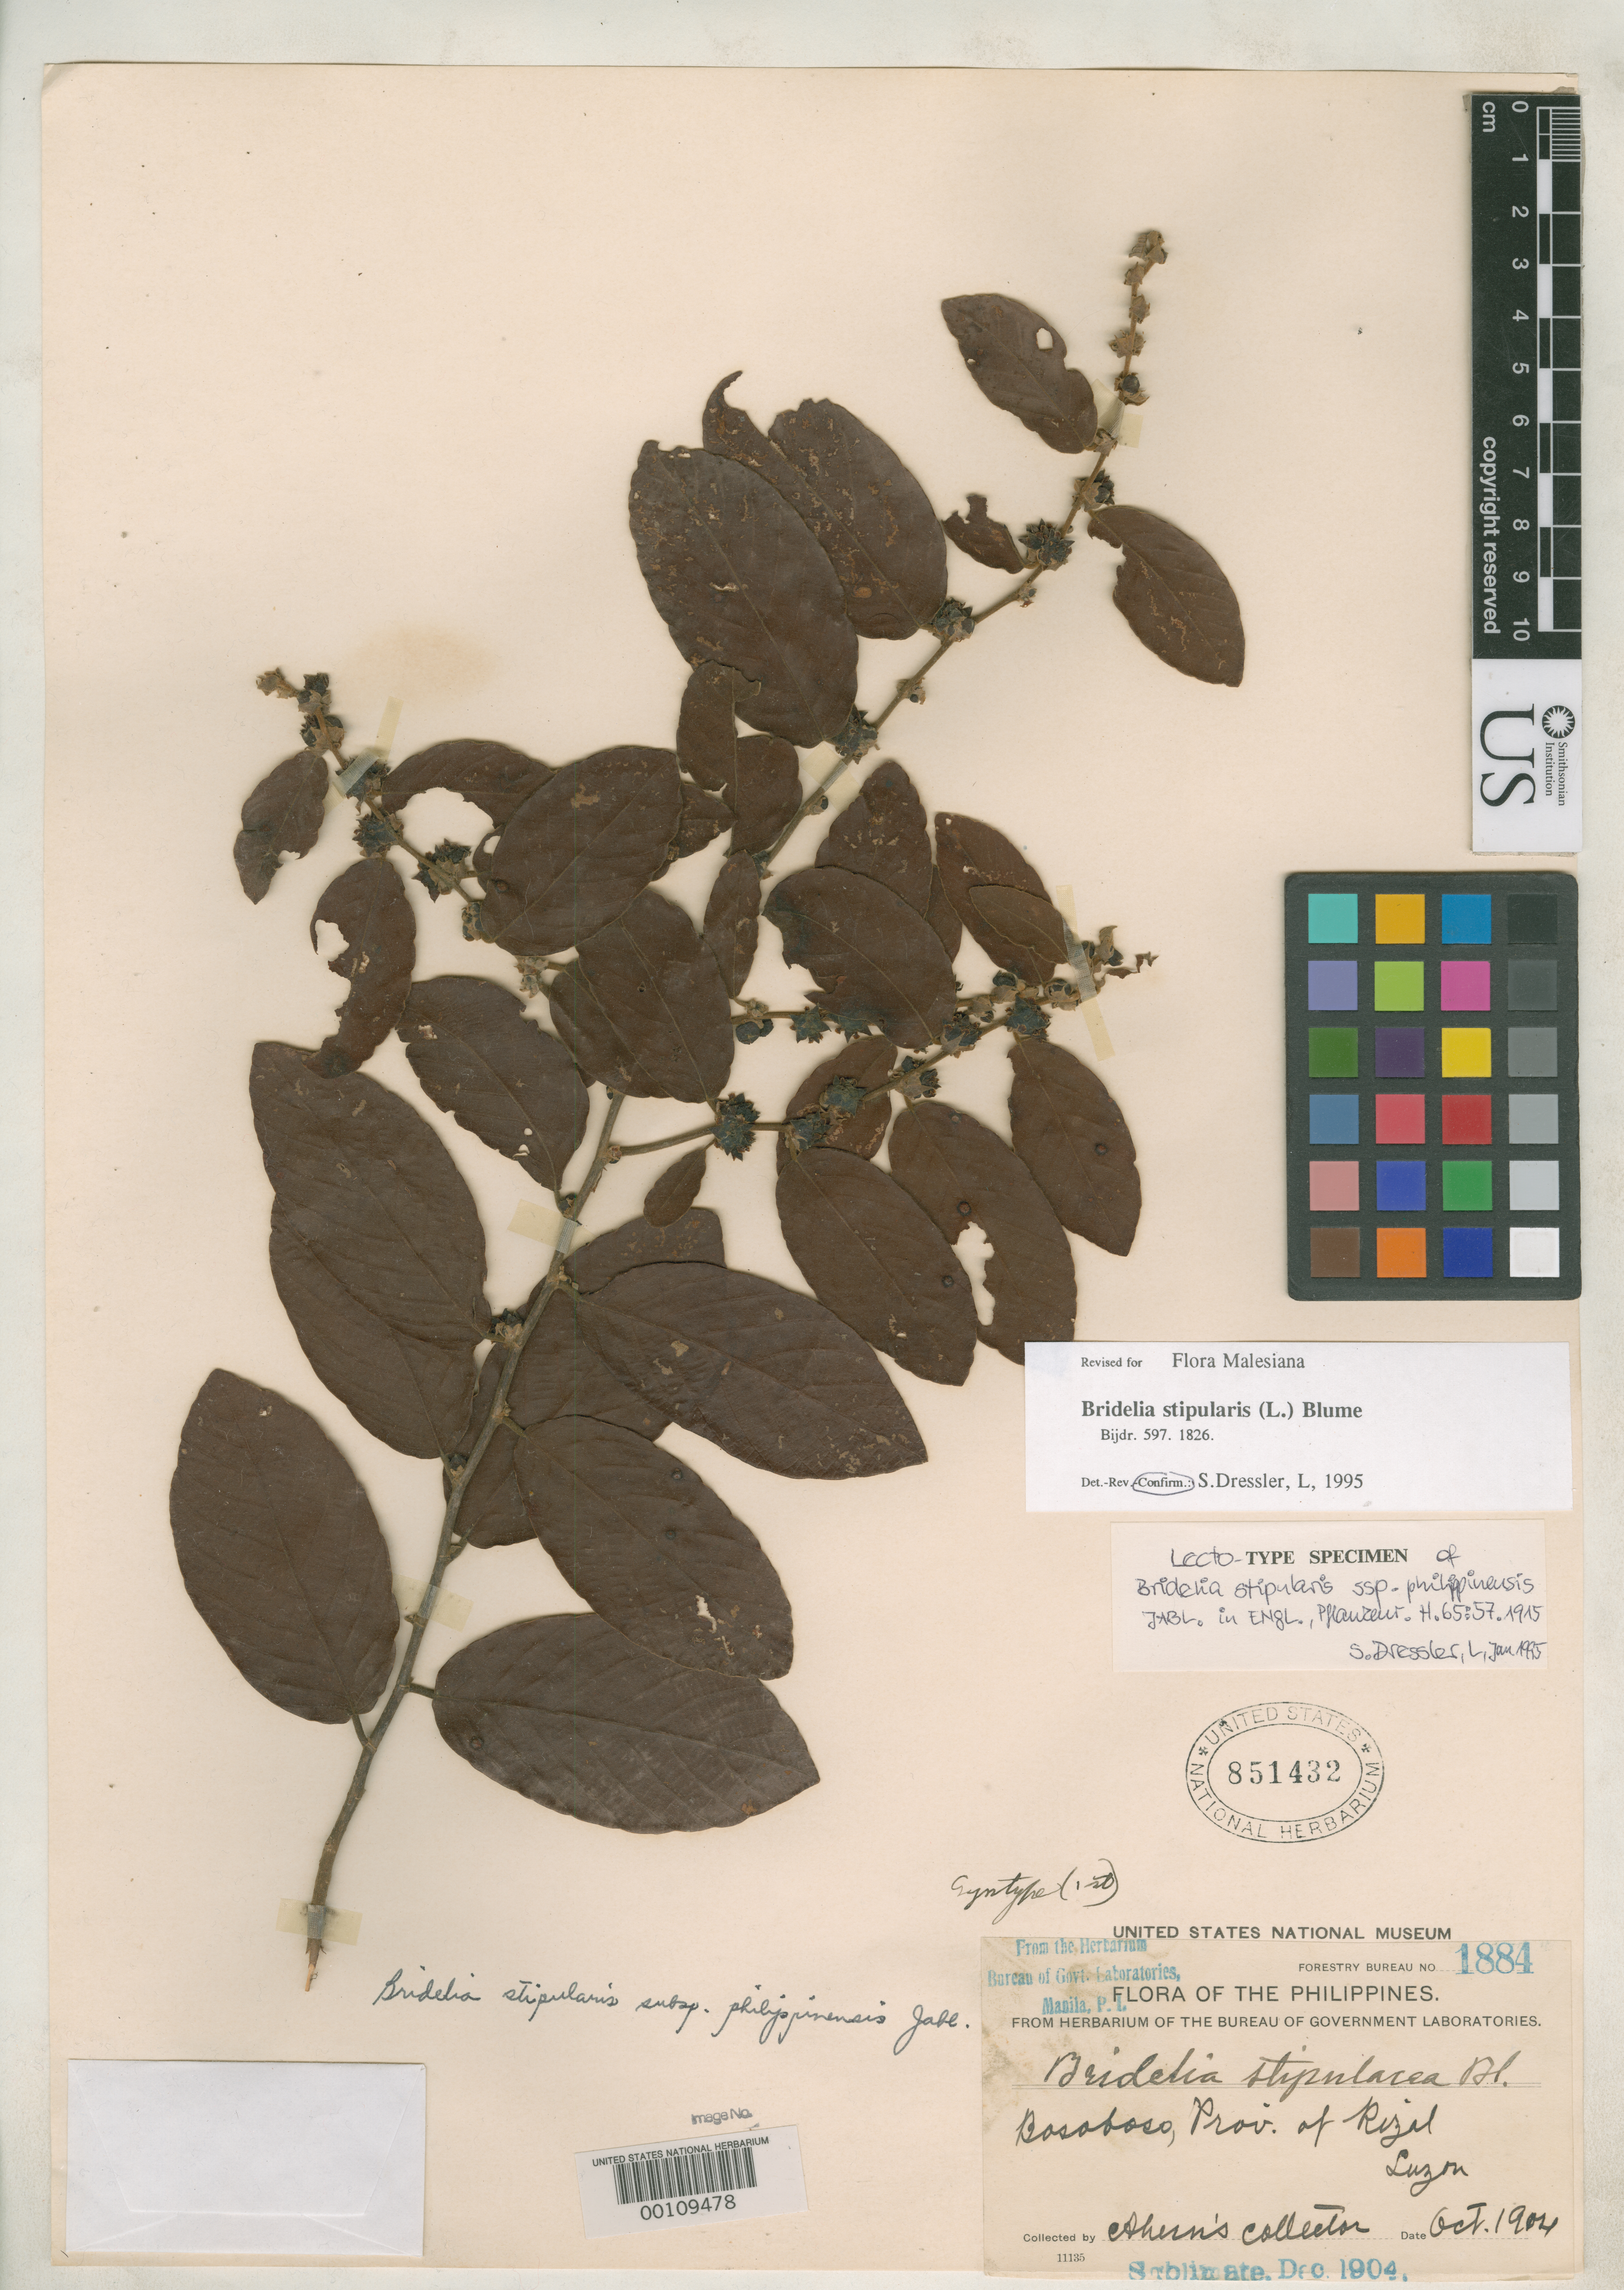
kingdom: Plantae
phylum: Tracheophyta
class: Magnoliopsida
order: Malpighiales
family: Phyllanthaceae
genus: Bridelia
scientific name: Bridelia stipularis subsp. philippinensis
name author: Jabl. in Engl.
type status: Isosyntype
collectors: Ahern's collector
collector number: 1884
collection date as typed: Oct 1904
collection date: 1904-10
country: Philippines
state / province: Calabarzon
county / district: Rizal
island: Luzon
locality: Bosoboso.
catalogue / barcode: US 851432